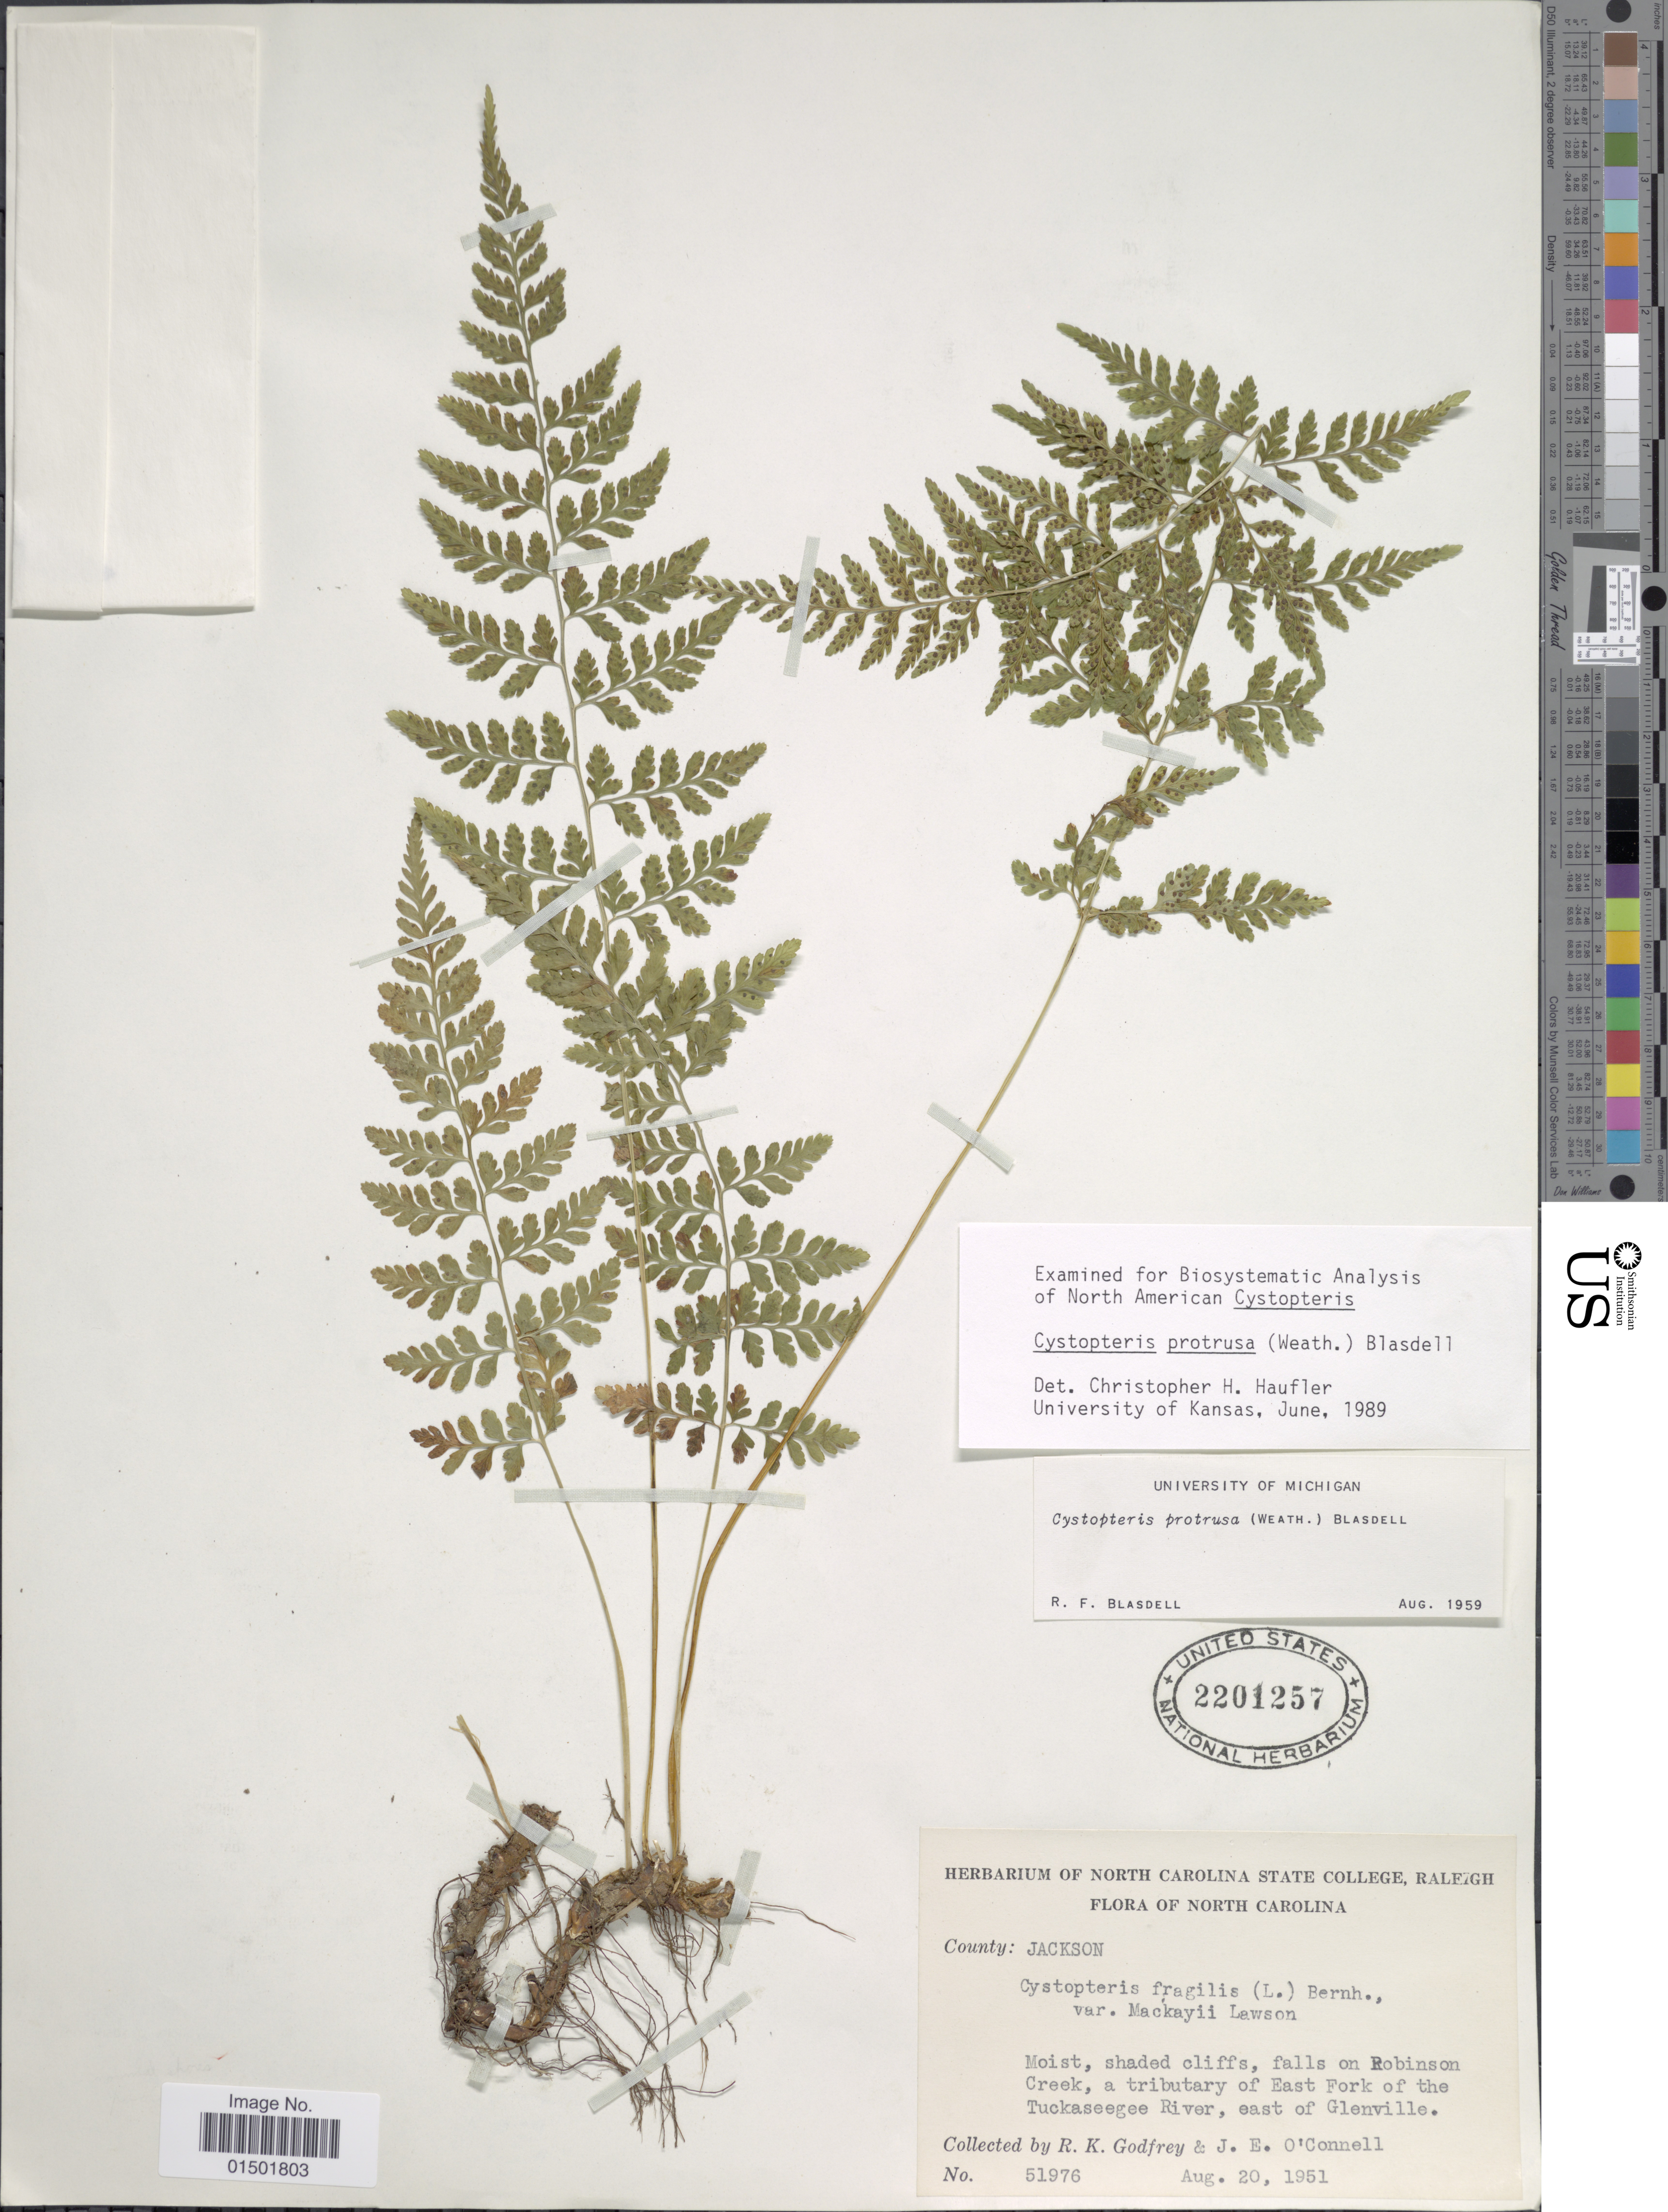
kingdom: Plantae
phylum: Tracheophyta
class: Polypodiopsida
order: Polypodiales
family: Cystopteridaceae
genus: Cystopteris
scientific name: Cystopteris protrusa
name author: (Weath.) Blasdell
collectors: R. K. Godfrey & J. O'Connell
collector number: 51976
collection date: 1951-08-20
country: United States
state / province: North Carolina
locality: County: Jackson. Moist, shaded cliffs, falls on Robinson Creek, a tributary of East Fork of the Tuckaseegee River, east of Glenville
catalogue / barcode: US 2201257